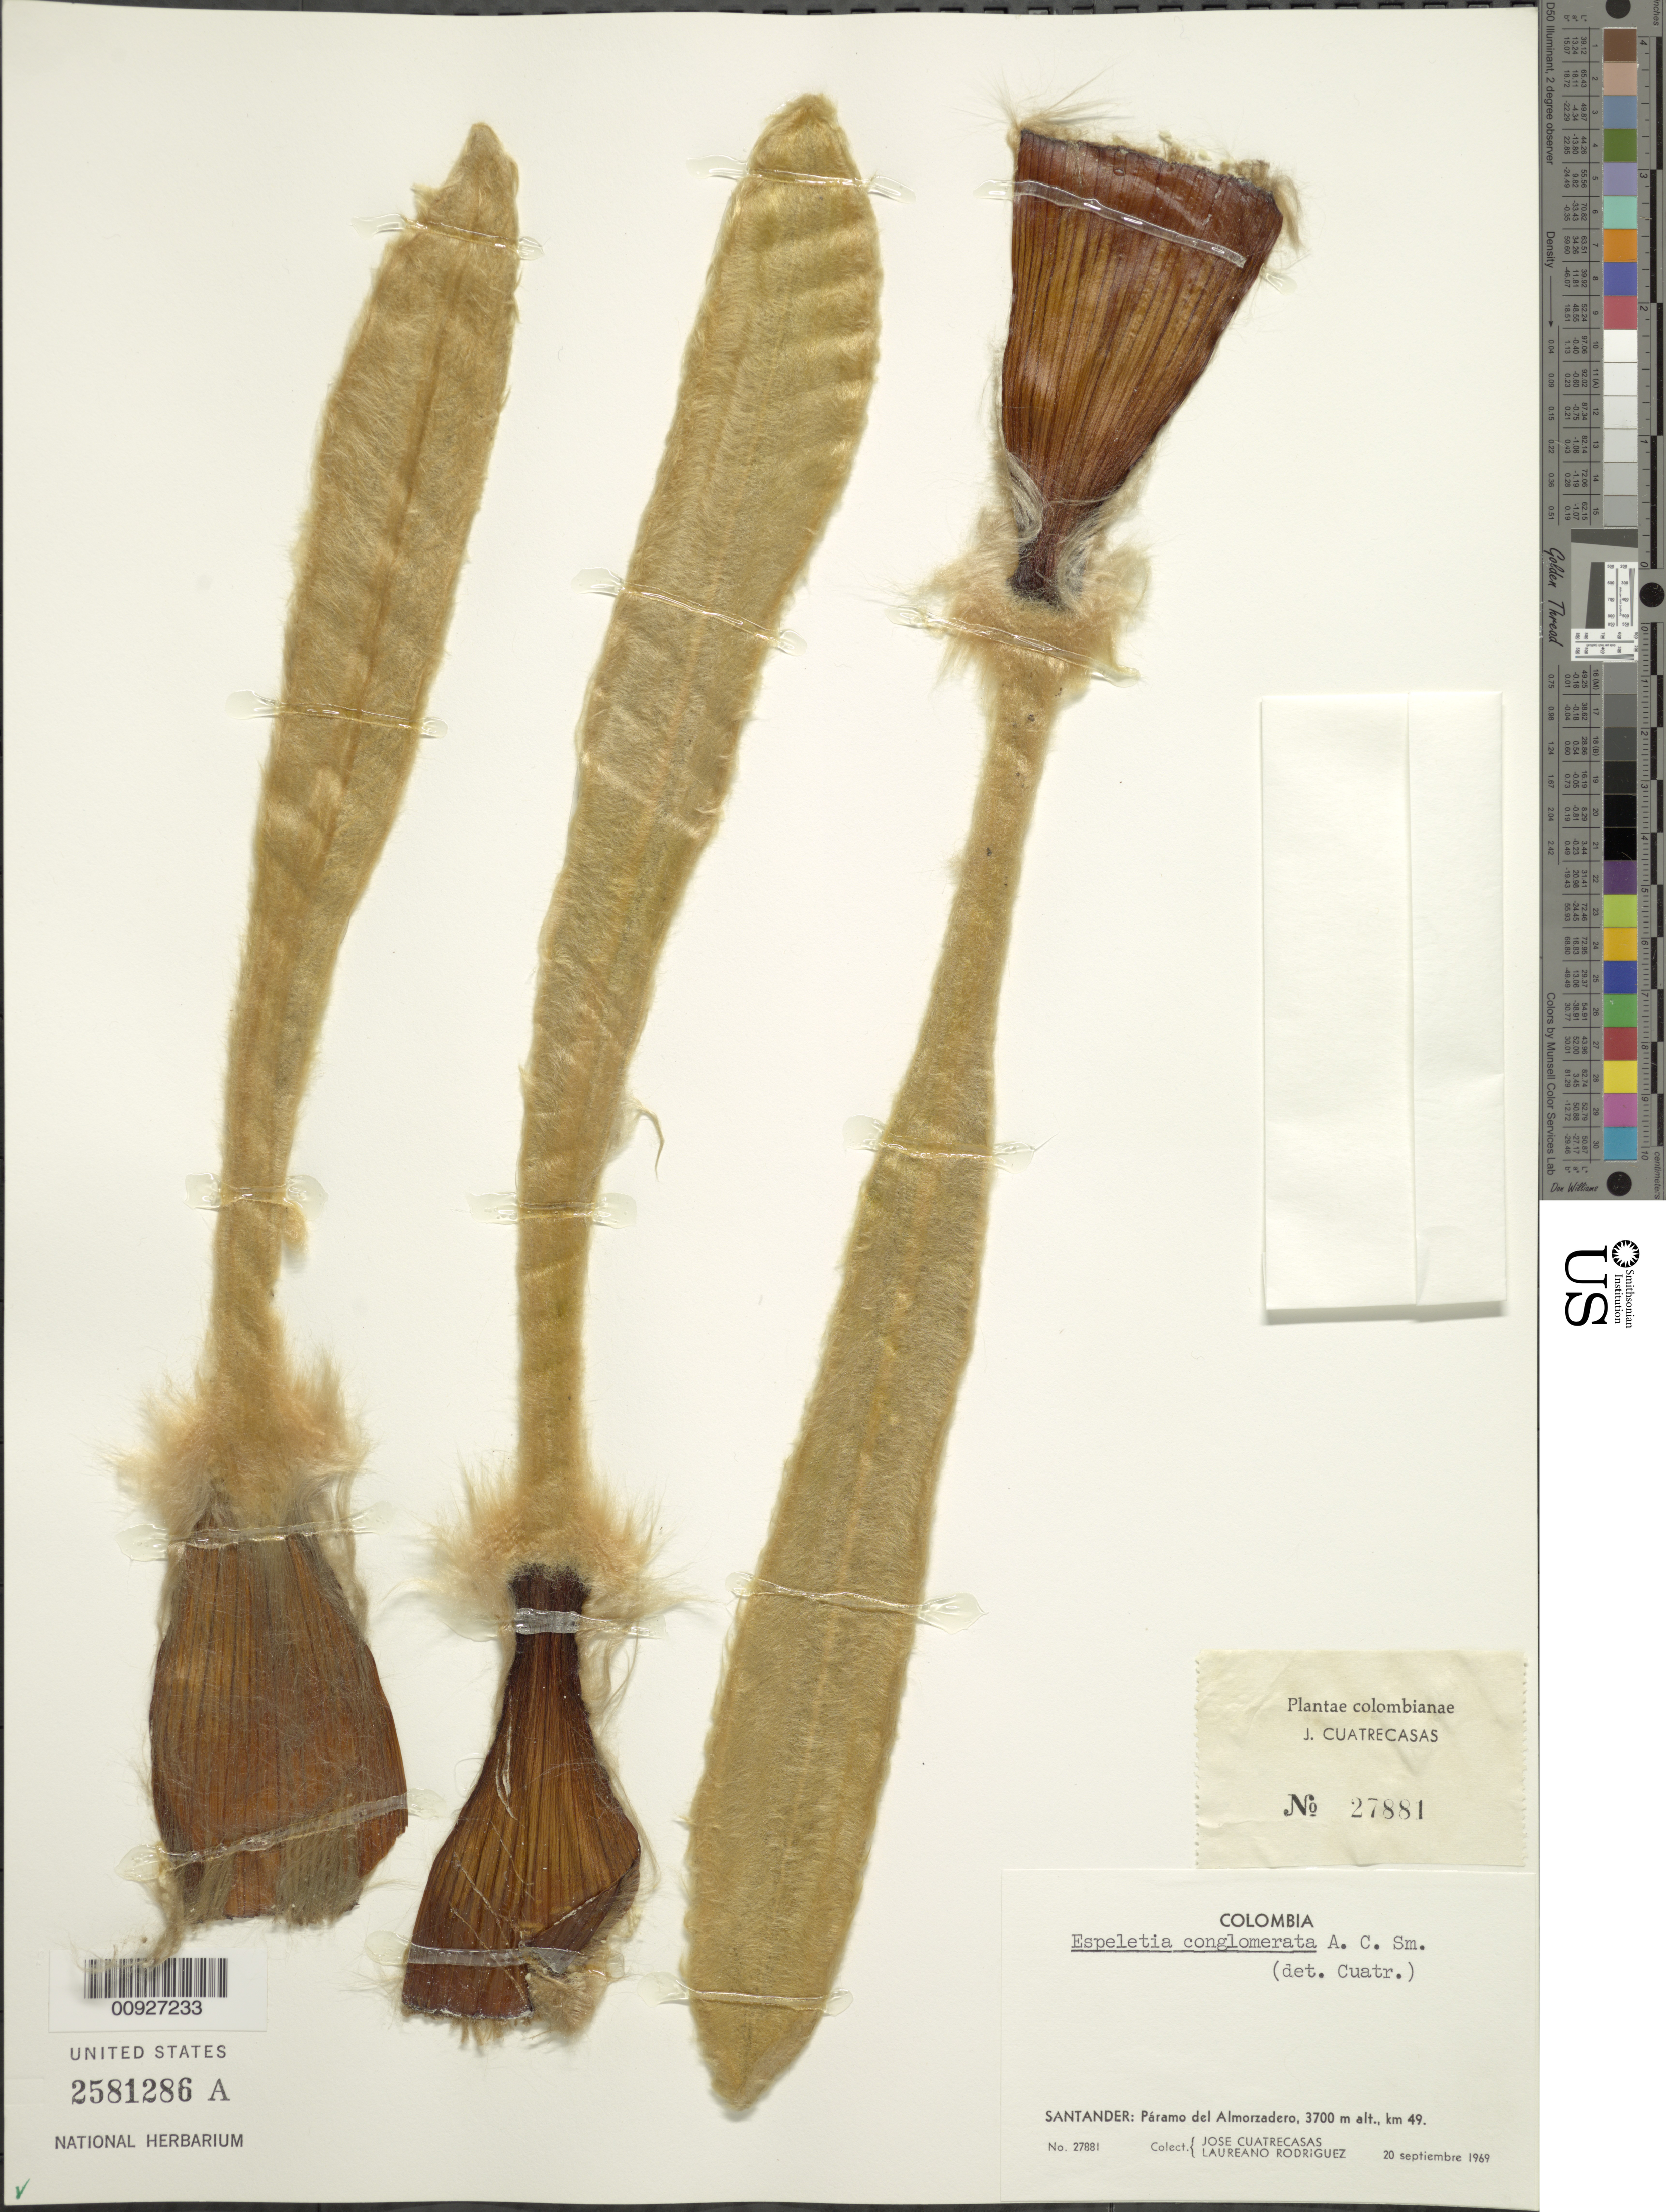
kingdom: Plantae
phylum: Tracheophyta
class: Magnoliopsida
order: Asterales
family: Asteraceae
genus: Espeletia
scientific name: Espeletia conglomerata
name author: A.C. Sm.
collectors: J. Cuatrecasas & L. Rodriguez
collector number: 27881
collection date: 1969-09-20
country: Colombia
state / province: Santander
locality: P. del Almorzadero. Páramo de Almorzadero, km. 54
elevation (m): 3700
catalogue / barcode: US 2581286A